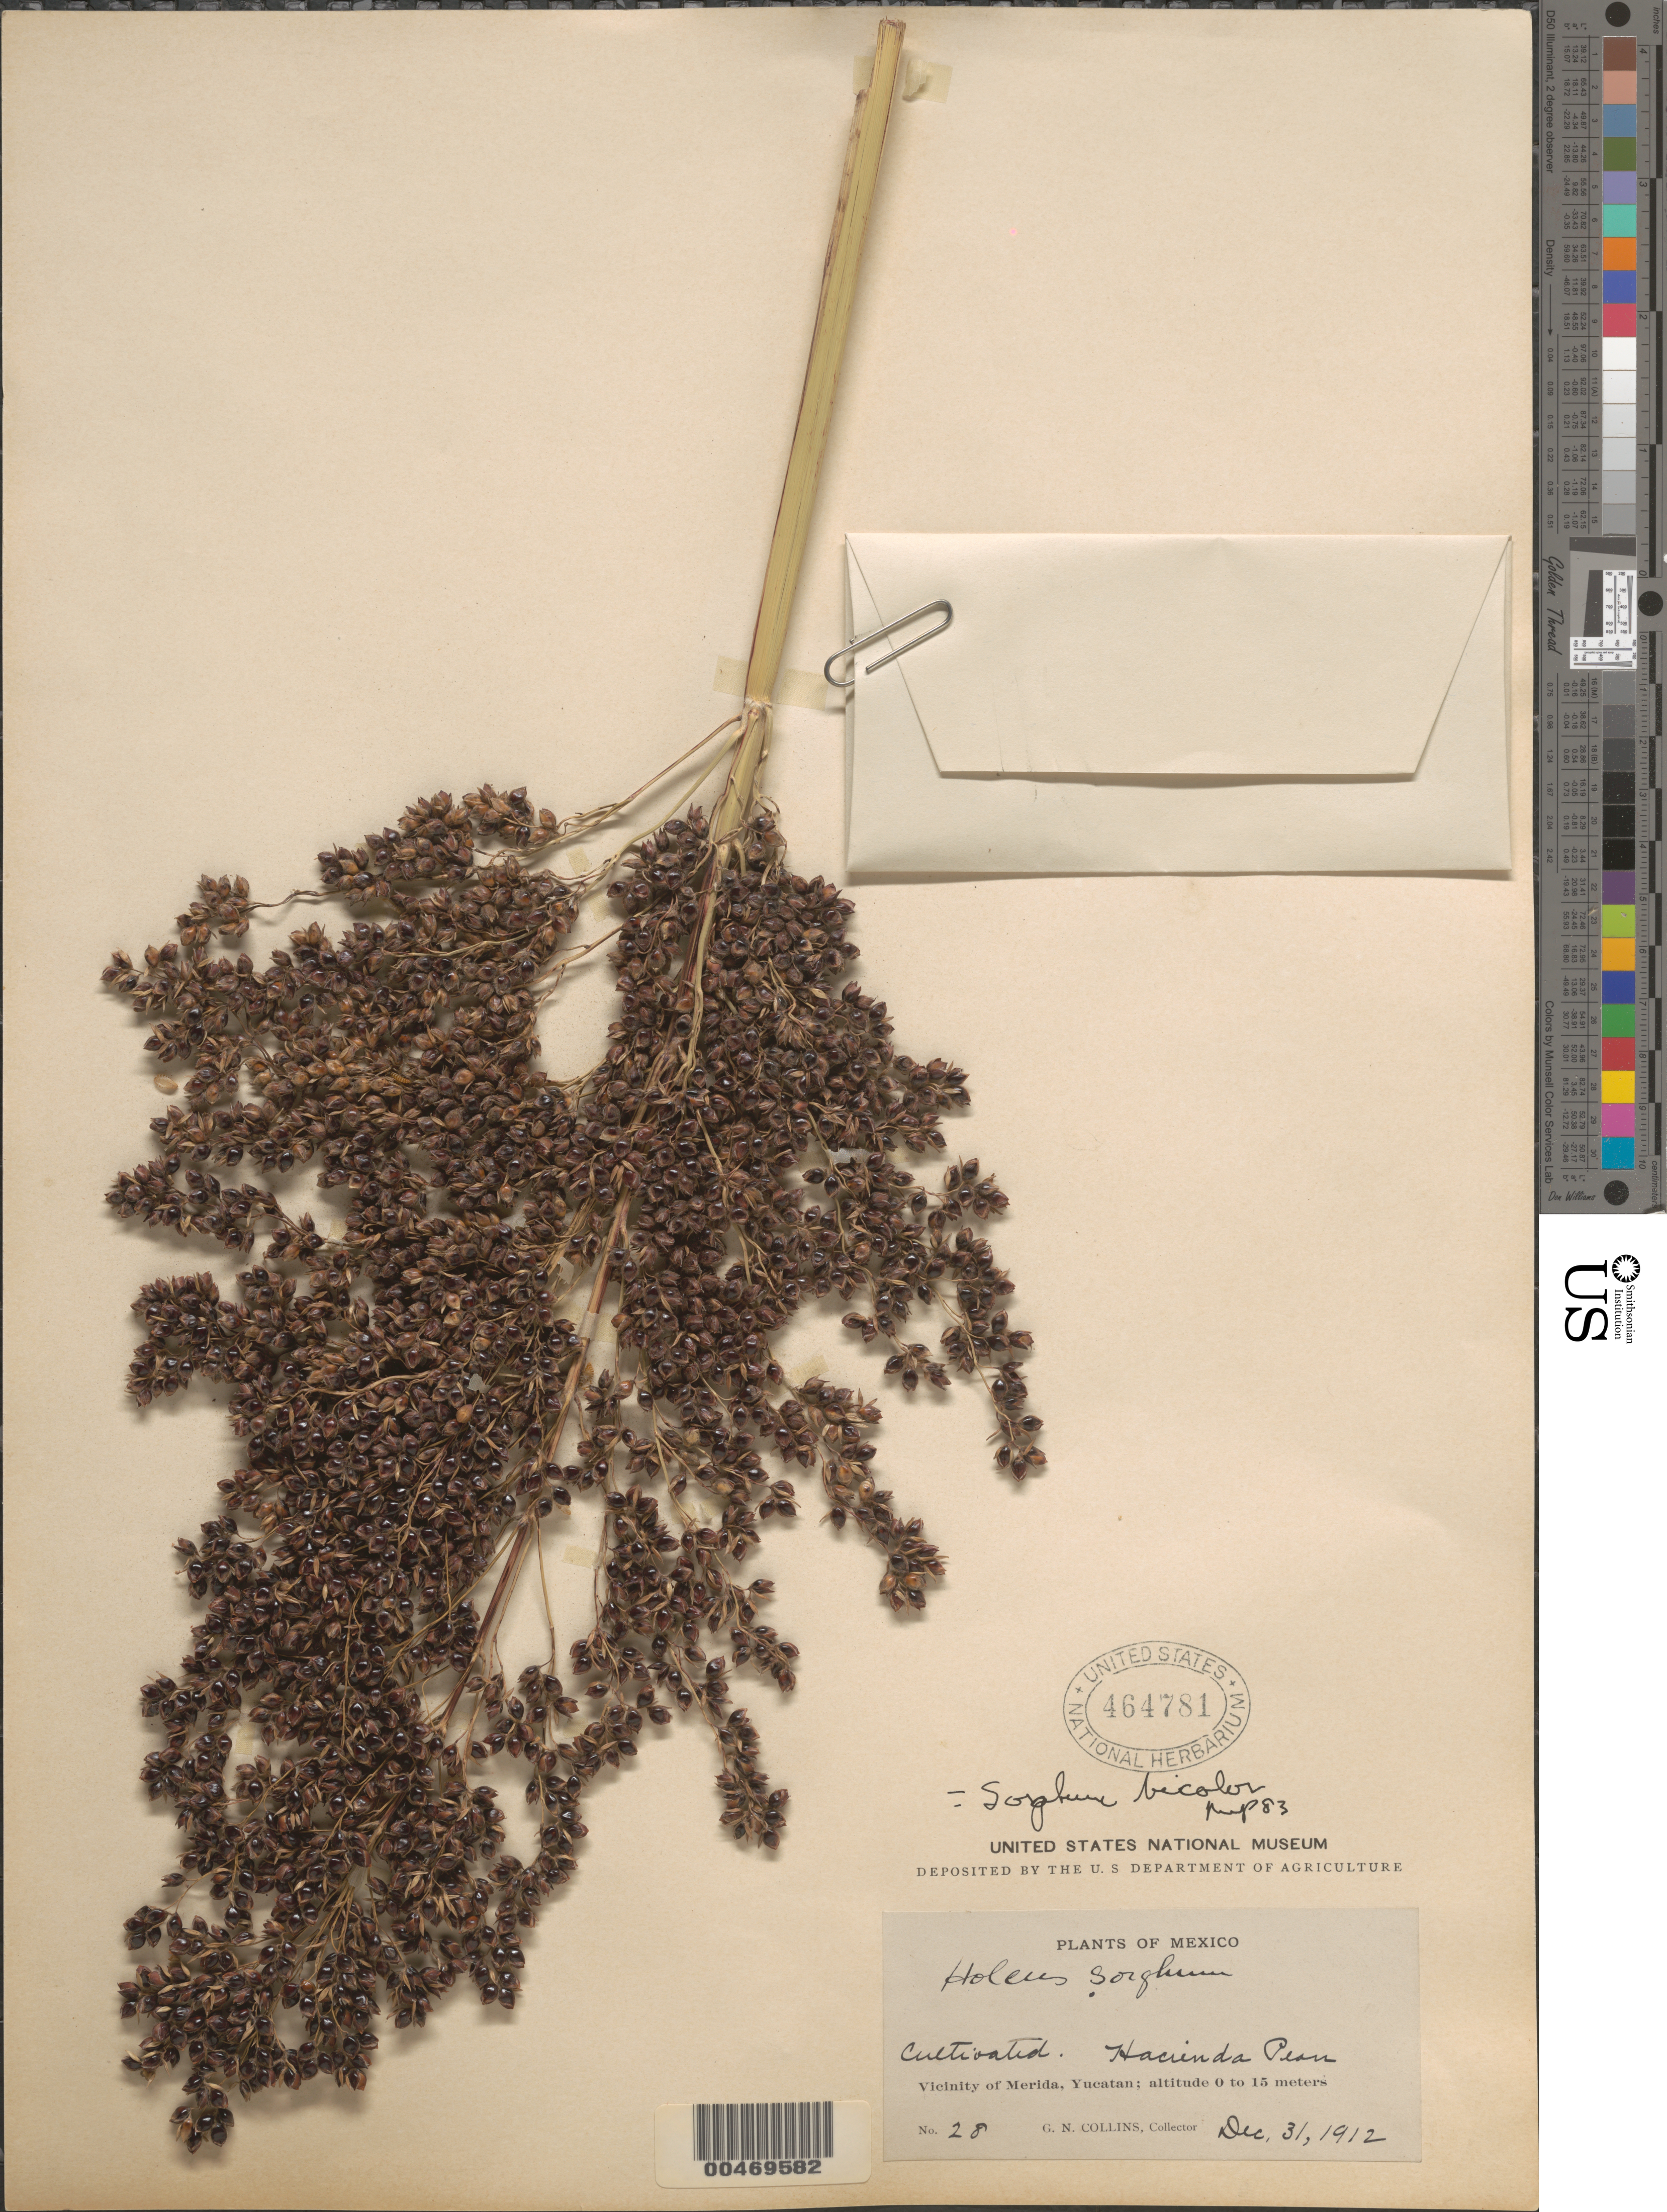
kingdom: Plantae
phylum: Tracheophyta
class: Liliopsida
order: Poales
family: Poaceae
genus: Sorghum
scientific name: Sorghum bicolor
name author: (L.) Moench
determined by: Pohl, R. W.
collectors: G. Collins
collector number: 28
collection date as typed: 31 Dec 1912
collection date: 1912-12-31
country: Mexico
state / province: Yucatan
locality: Hacienda Peon, vicinity of Merida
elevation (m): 0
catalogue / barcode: US 464781